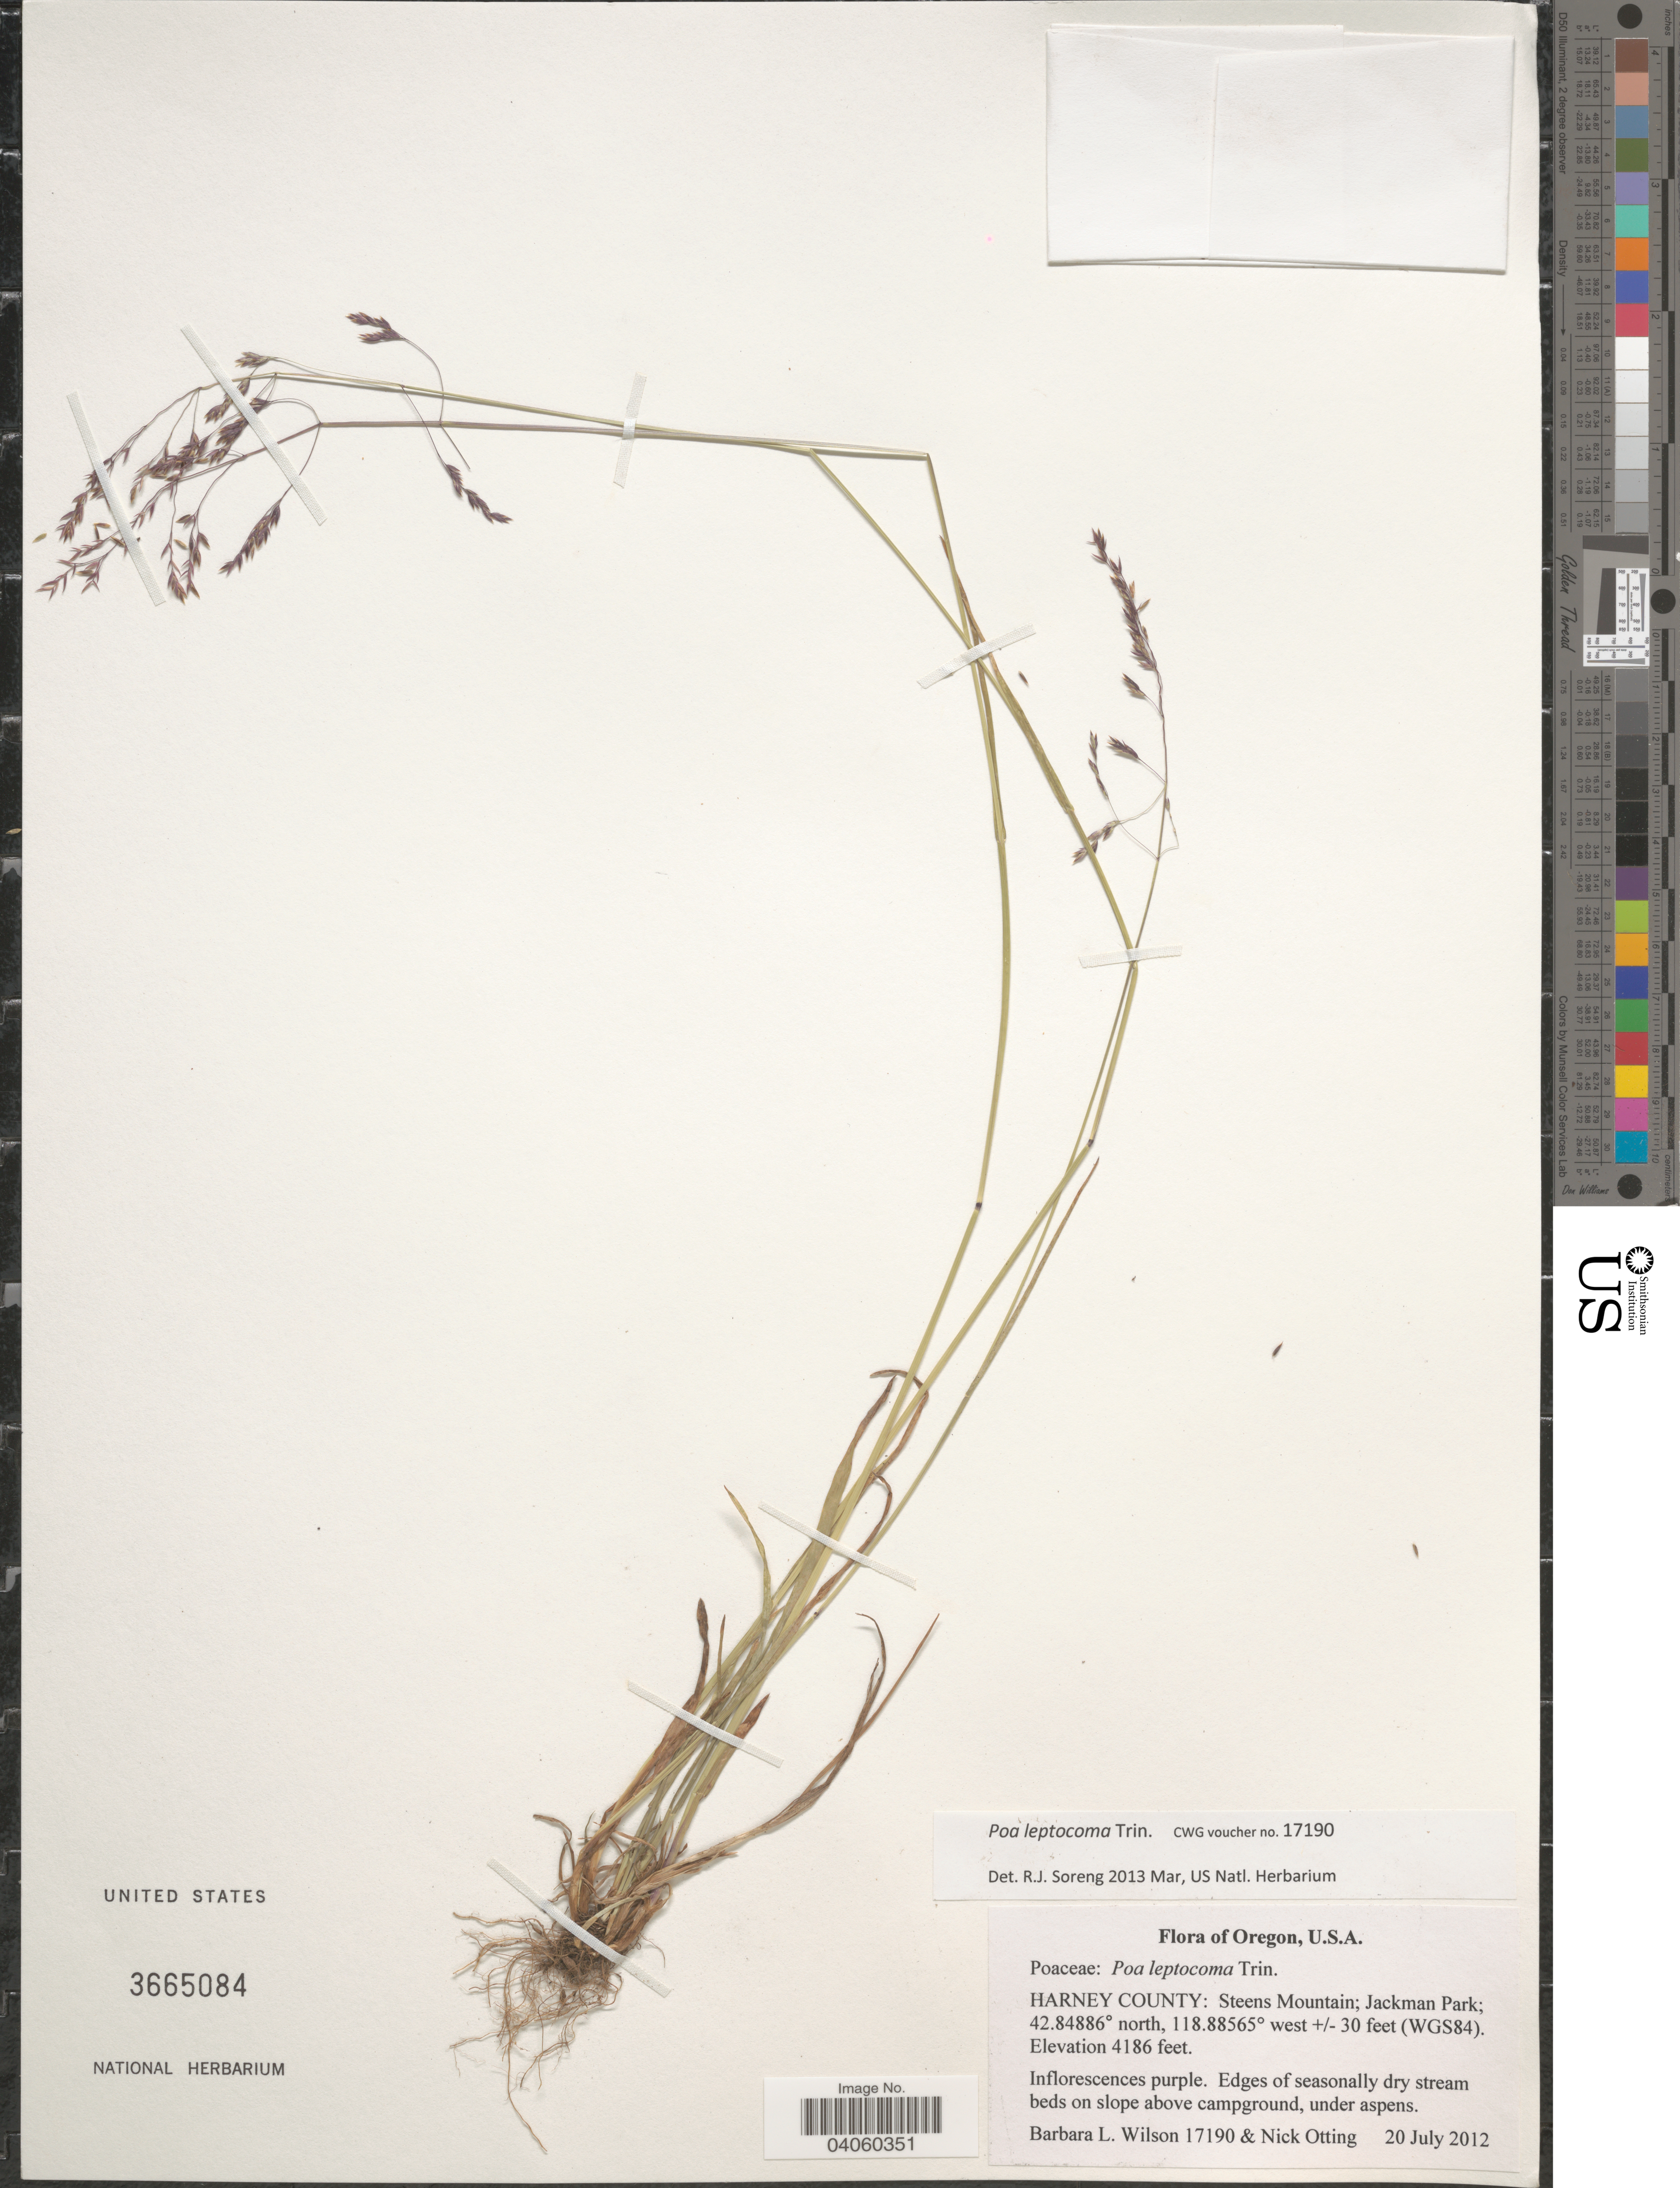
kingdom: Plantae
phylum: Tracheophyta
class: Liliopsida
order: Poales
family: Poaceae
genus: Poa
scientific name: Poa leptocoma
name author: Trin.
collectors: B. L. Wilson & N. Otting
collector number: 17190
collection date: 2012-07-20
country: United States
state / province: Oregon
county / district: Harney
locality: Harney County: Steens Mountain; Jackman Park; WGS84.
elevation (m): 1276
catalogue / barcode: US 3665084